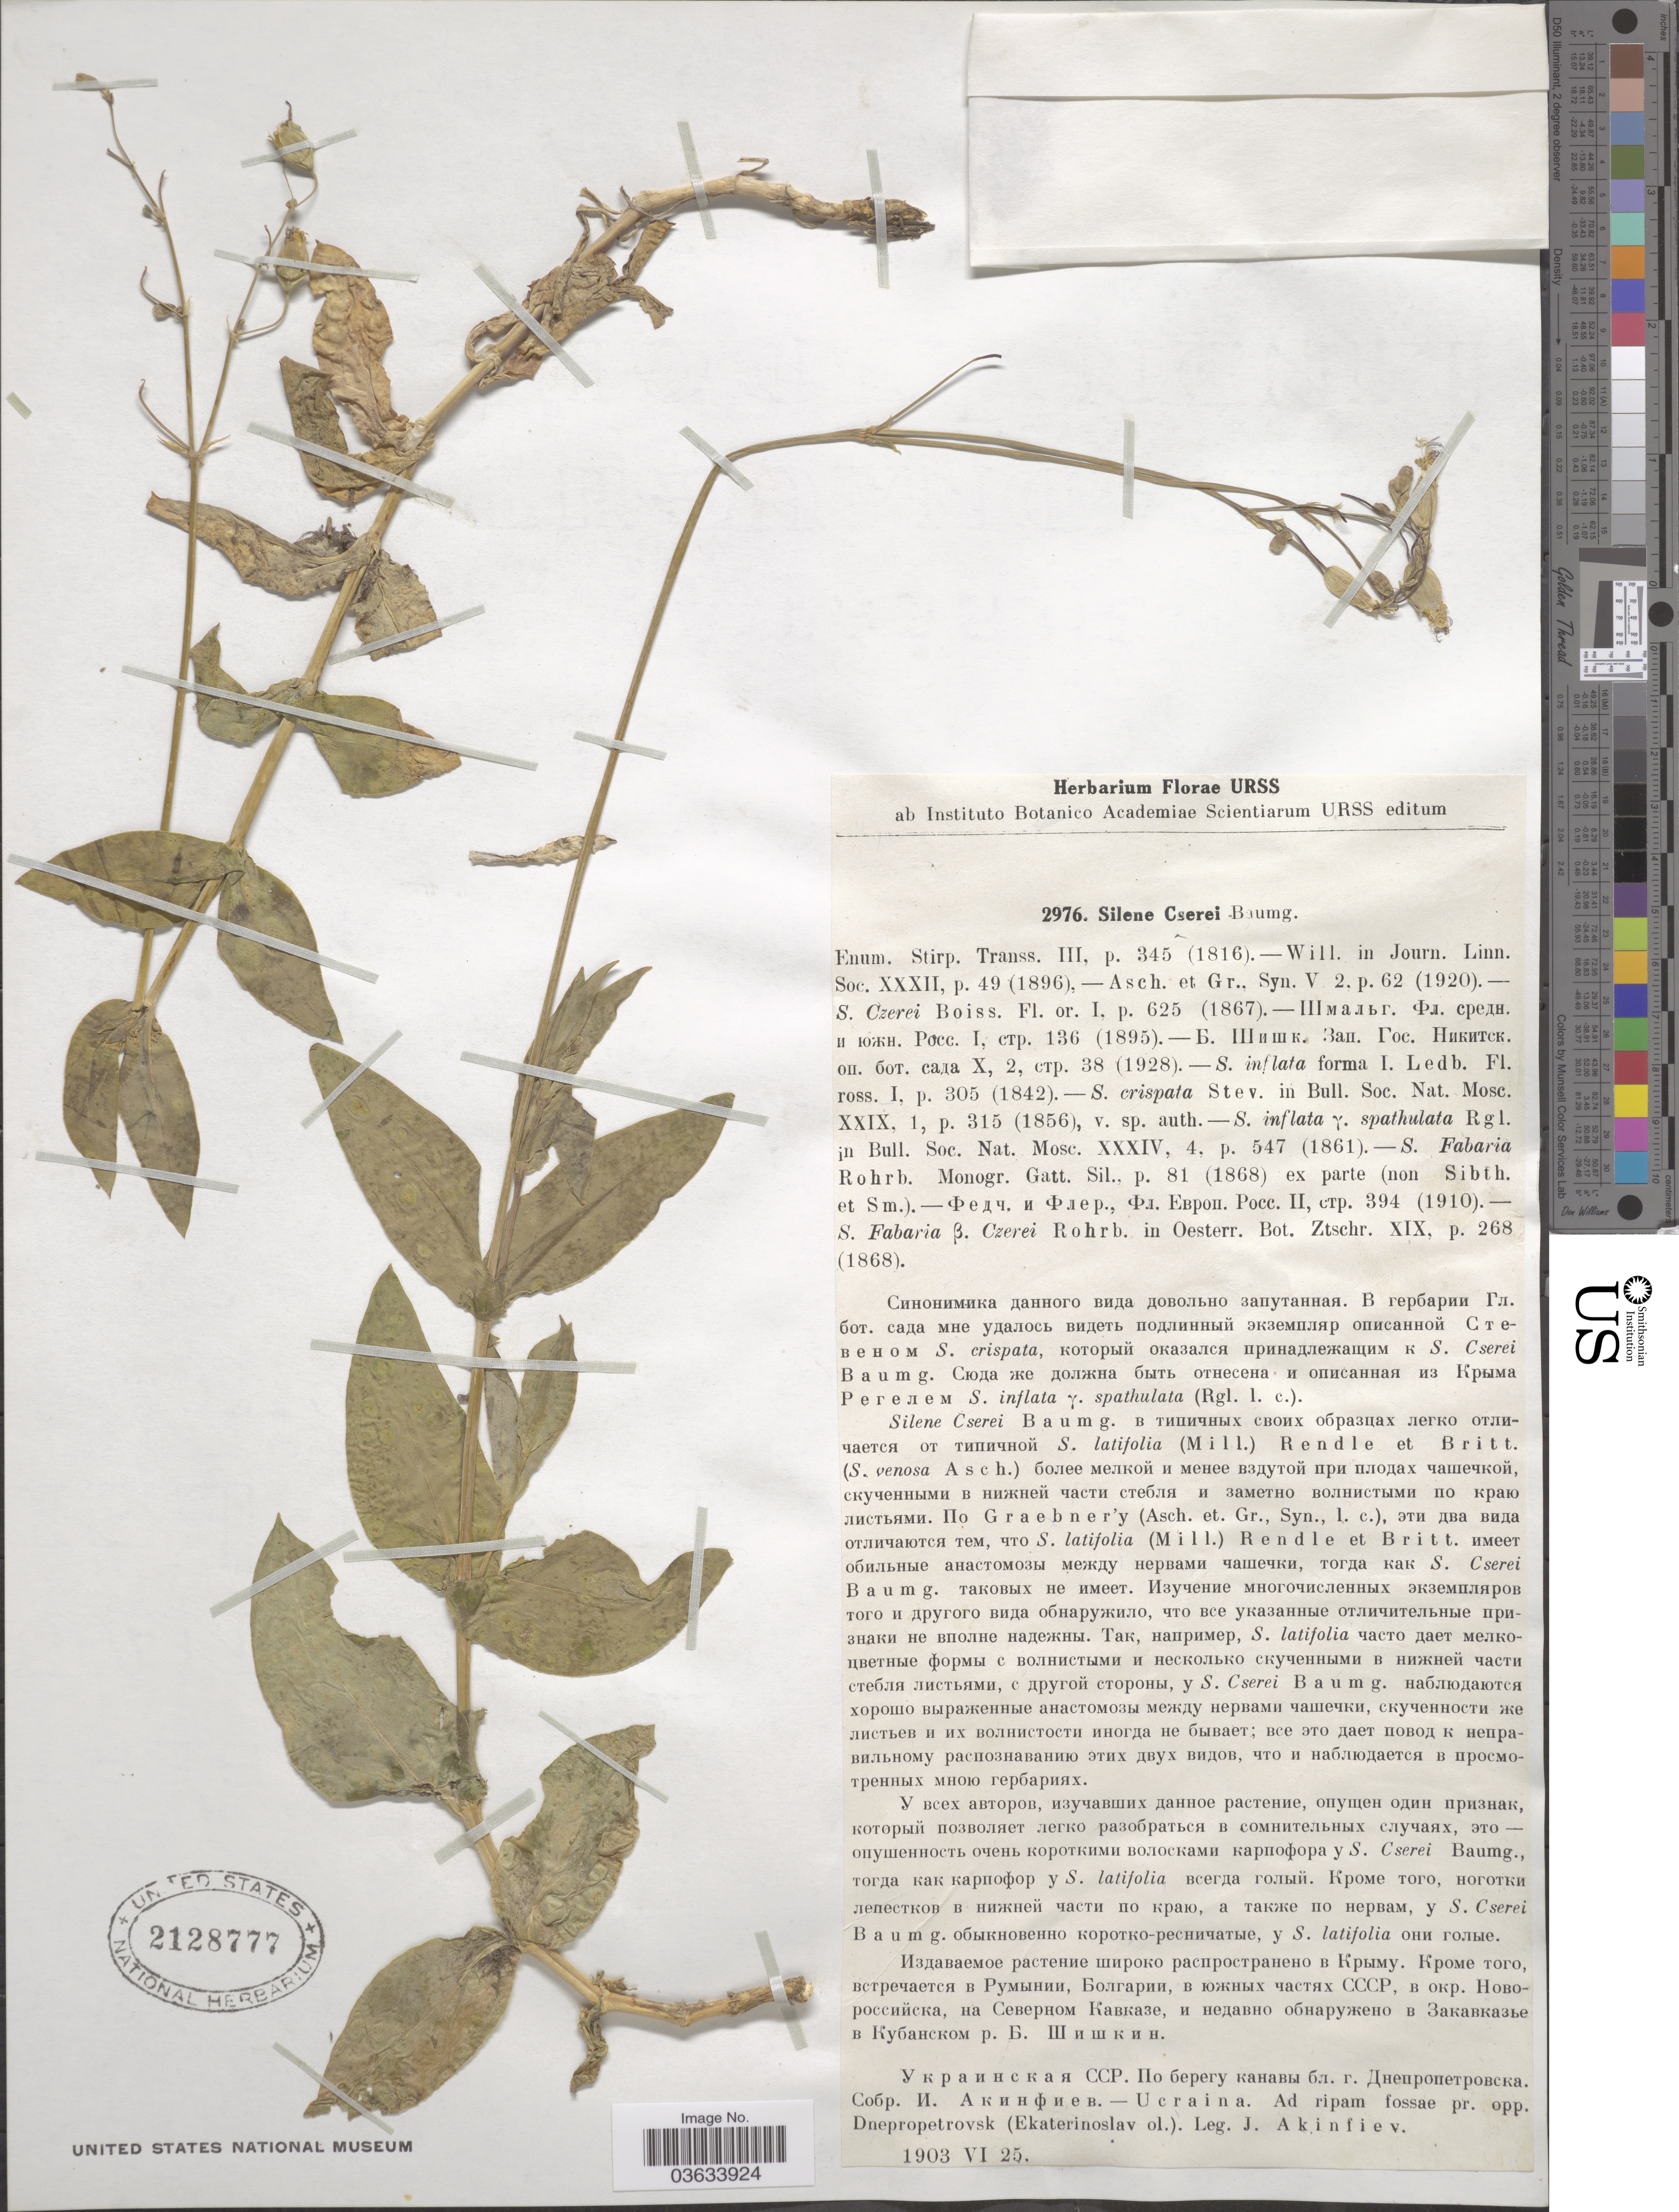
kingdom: Plantae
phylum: Tracheophyta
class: Magnoliopsida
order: Caryophyllales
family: Caryophyllaceae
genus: Silene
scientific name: Silene csereii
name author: Baumg.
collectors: J. Akinfiev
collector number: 2976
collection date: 1903-06-25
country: Ukraine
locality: Ad ripam fossae pr. opp. Dnepropetrovsk (Ekaterinoslav ol.).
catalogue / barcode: US 2128777